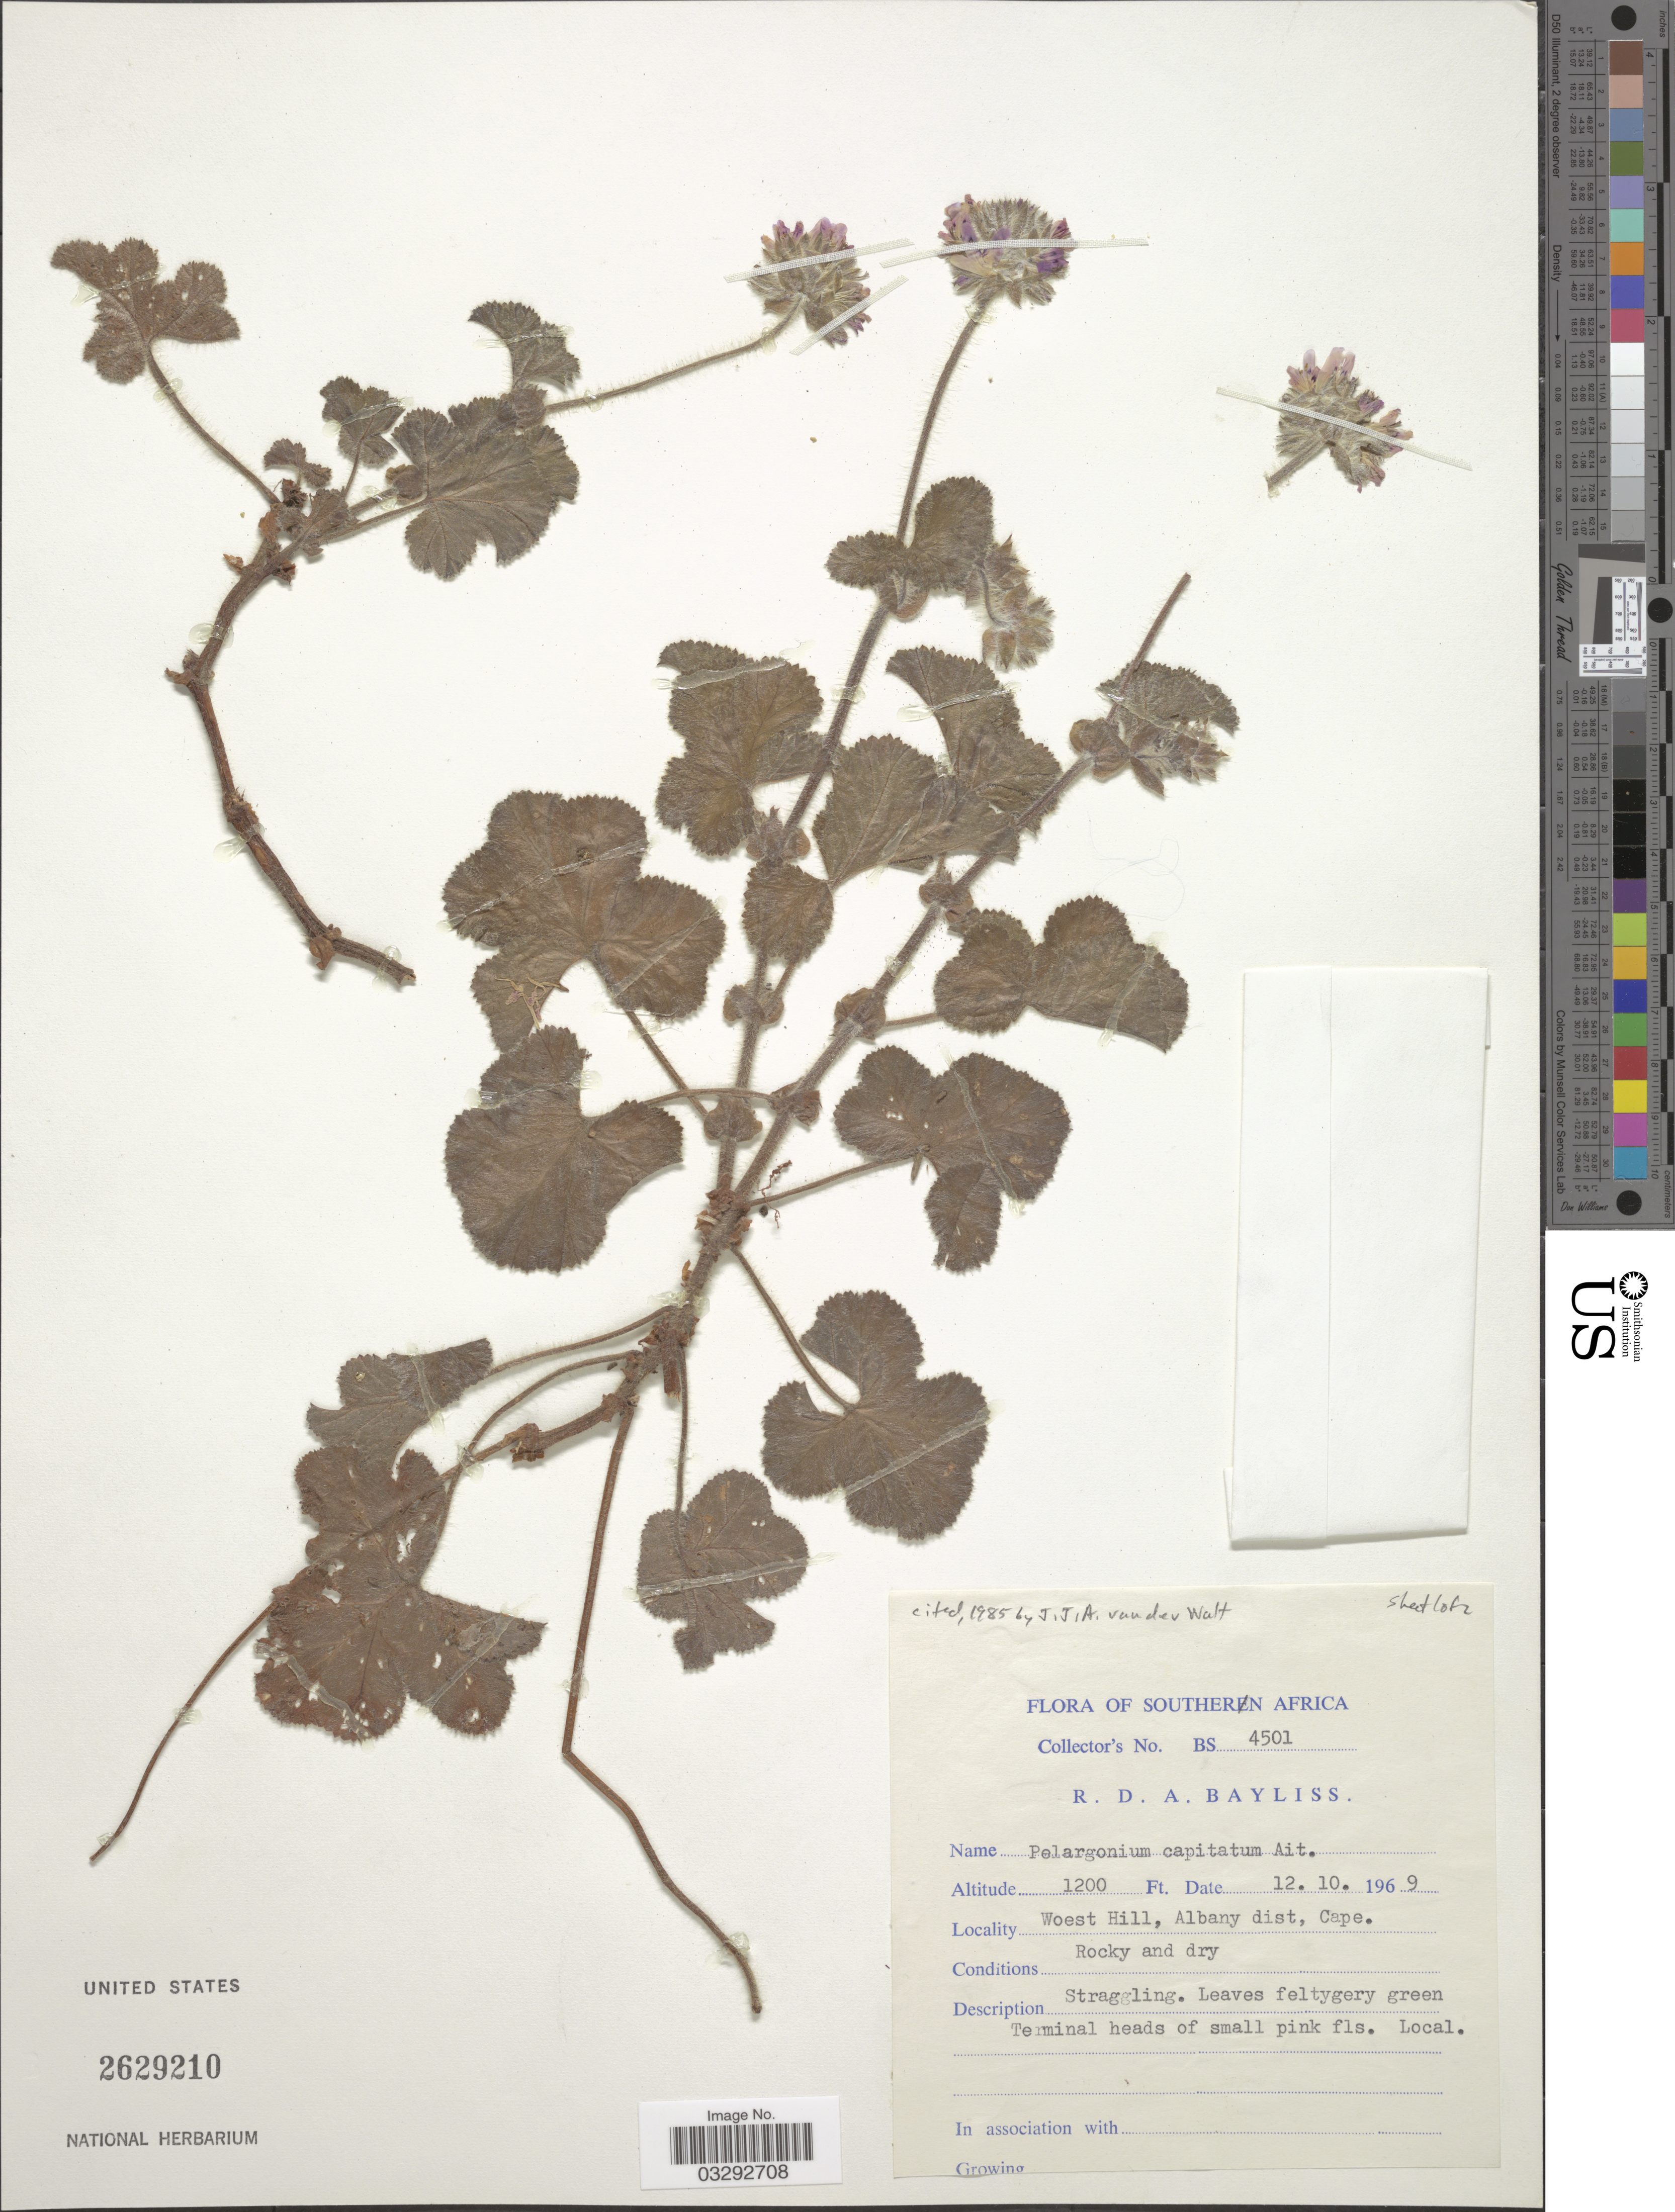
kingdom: Plantae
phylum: Tracheophyta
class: Magnoliopsida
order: Geraniales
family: Geraniaceae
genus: Pelargonium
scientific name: Pelargonium capitatum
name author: (L.) L'Hér.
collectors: R. Bayliss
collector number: BS 4501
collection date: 1969-10-12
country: South Africa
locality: Southern Africa. Woest Hill, Albany dist, Cape.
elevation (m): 366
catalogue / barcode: US 2629210